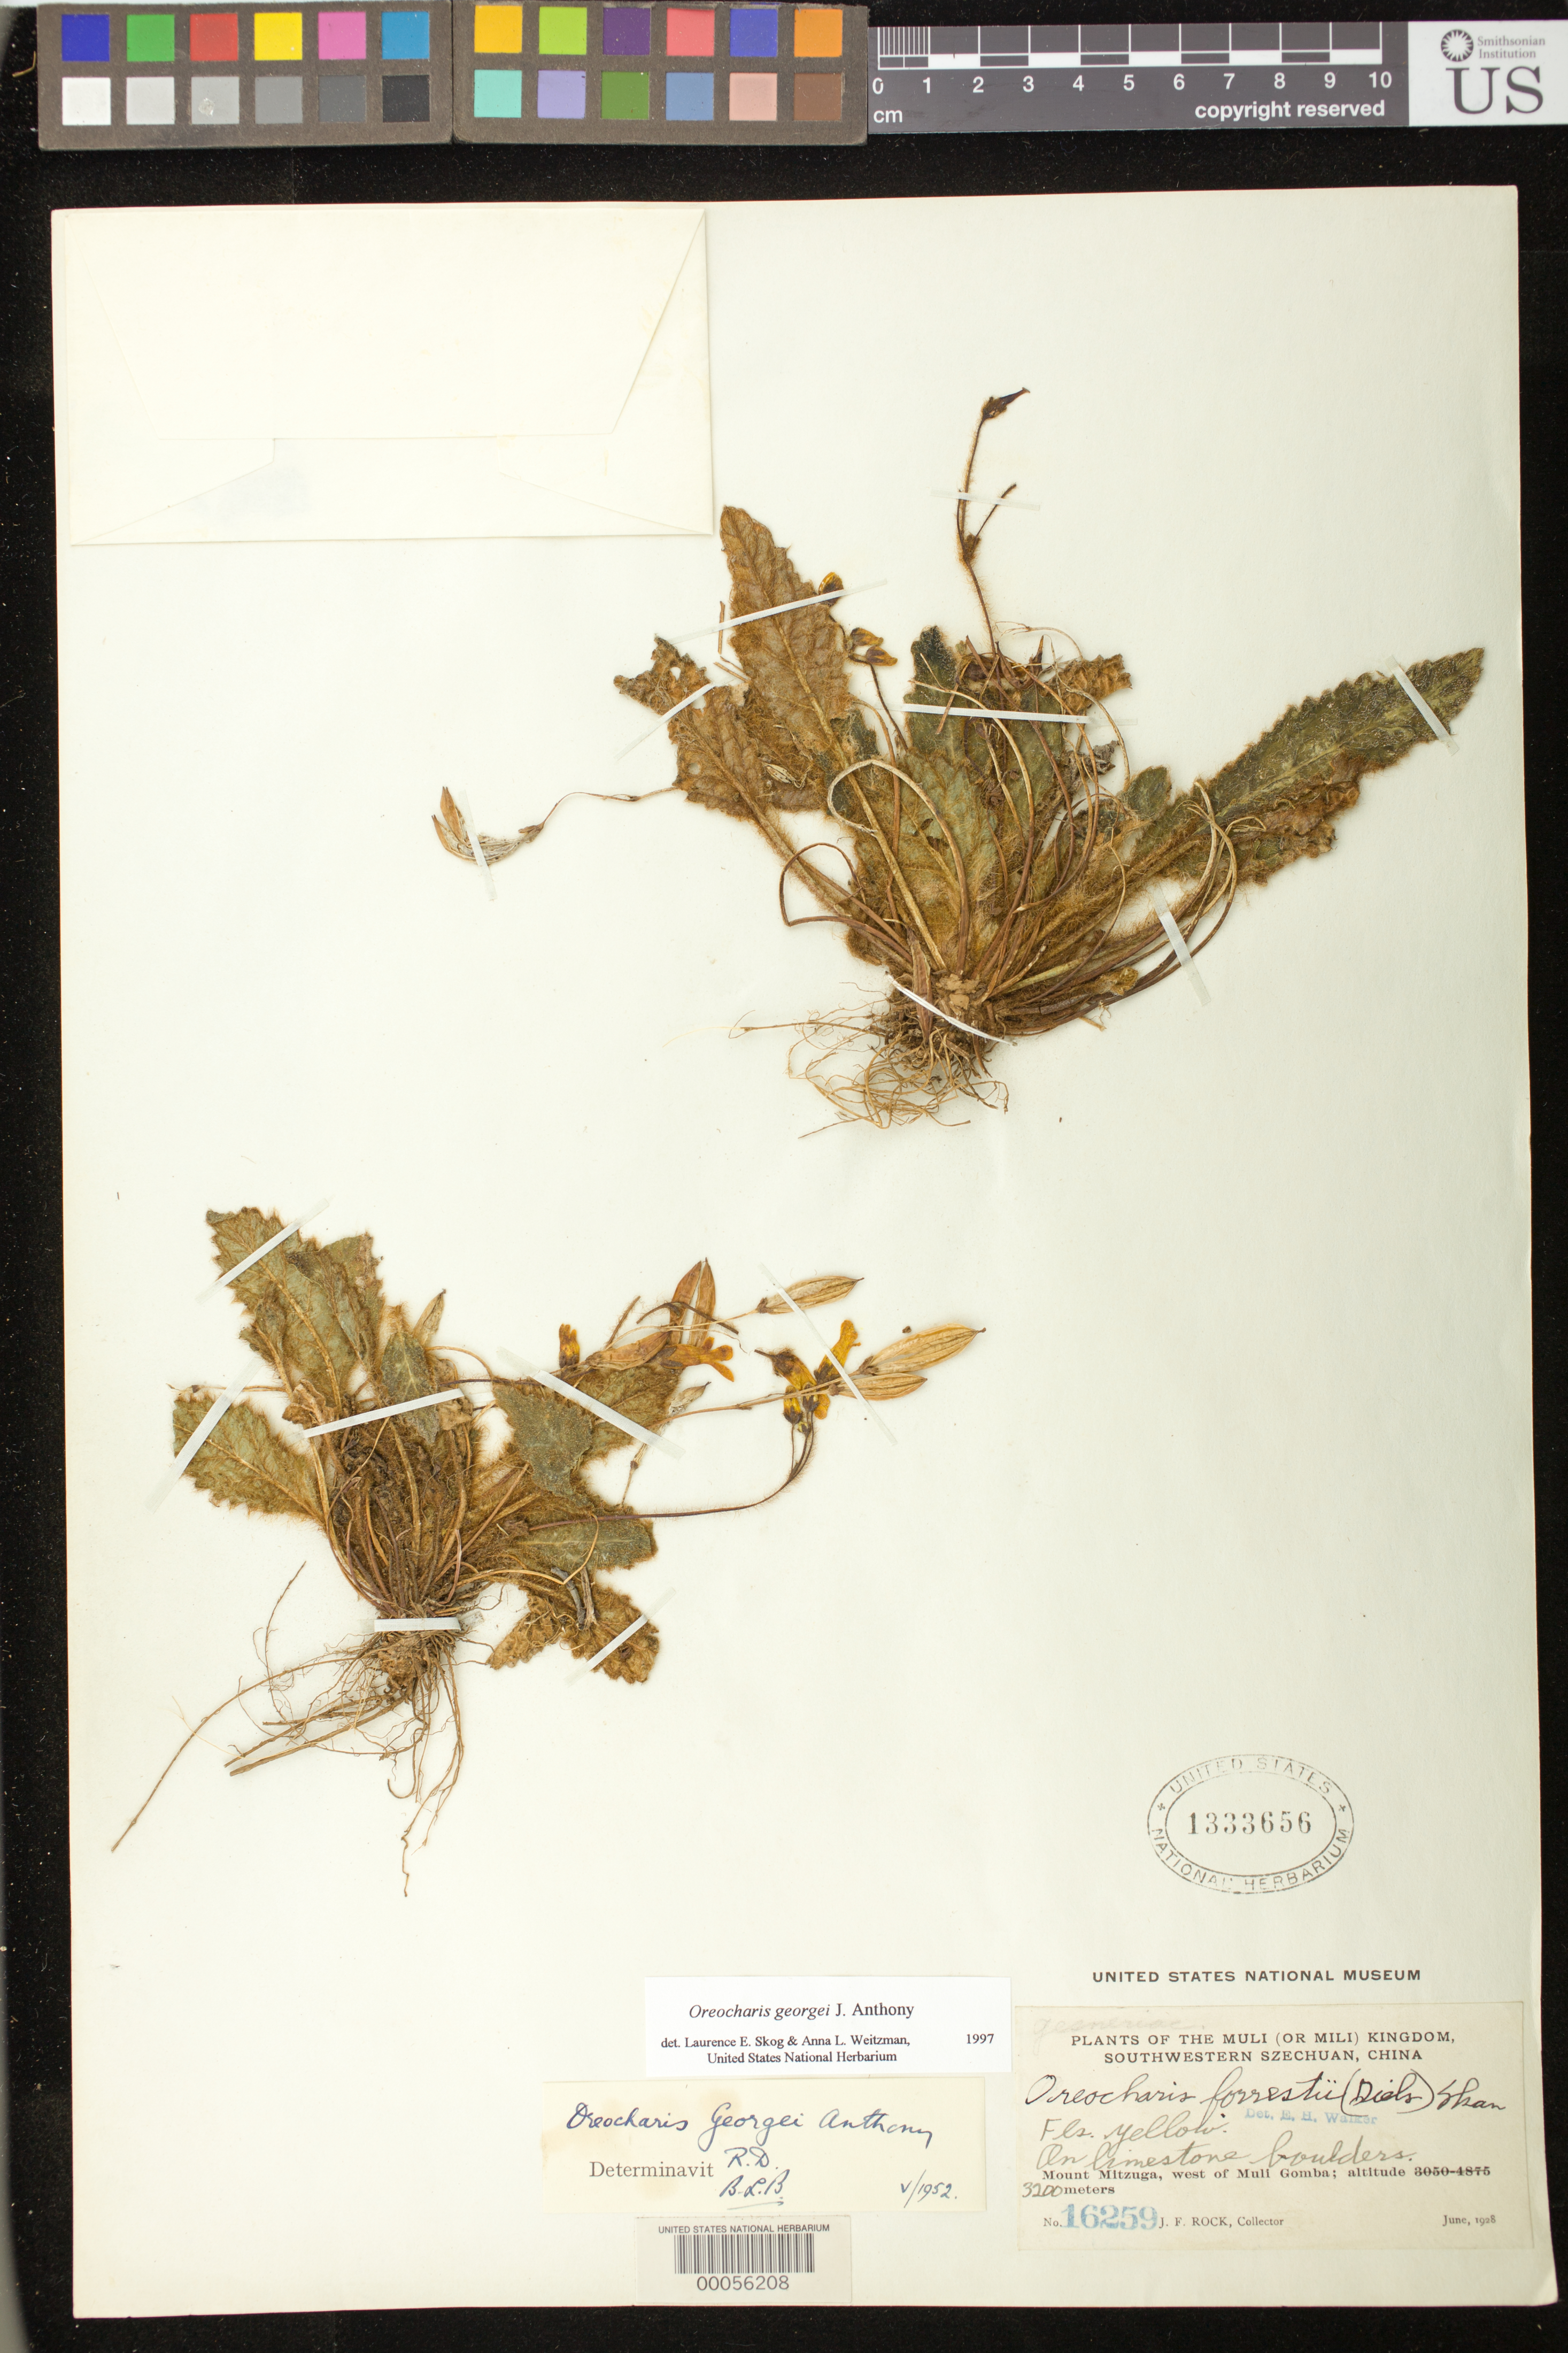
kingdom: Plantae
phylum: Tracheophyta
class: Magnoliopsida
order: Lamiales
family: Gesneriaceae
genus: Oreocharis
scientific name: Oreocharis georgei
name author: J. Anthony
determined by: Burtt, B. L.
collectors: J. F. Rock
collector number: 16259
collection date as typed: Jun 1928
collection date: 1928-06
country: China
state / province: Sichuan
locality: Muli or mili kingdom, mount mitzuga, w of muli gomba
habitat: Limestone boulders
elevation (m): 3200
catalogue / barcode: US 1333656